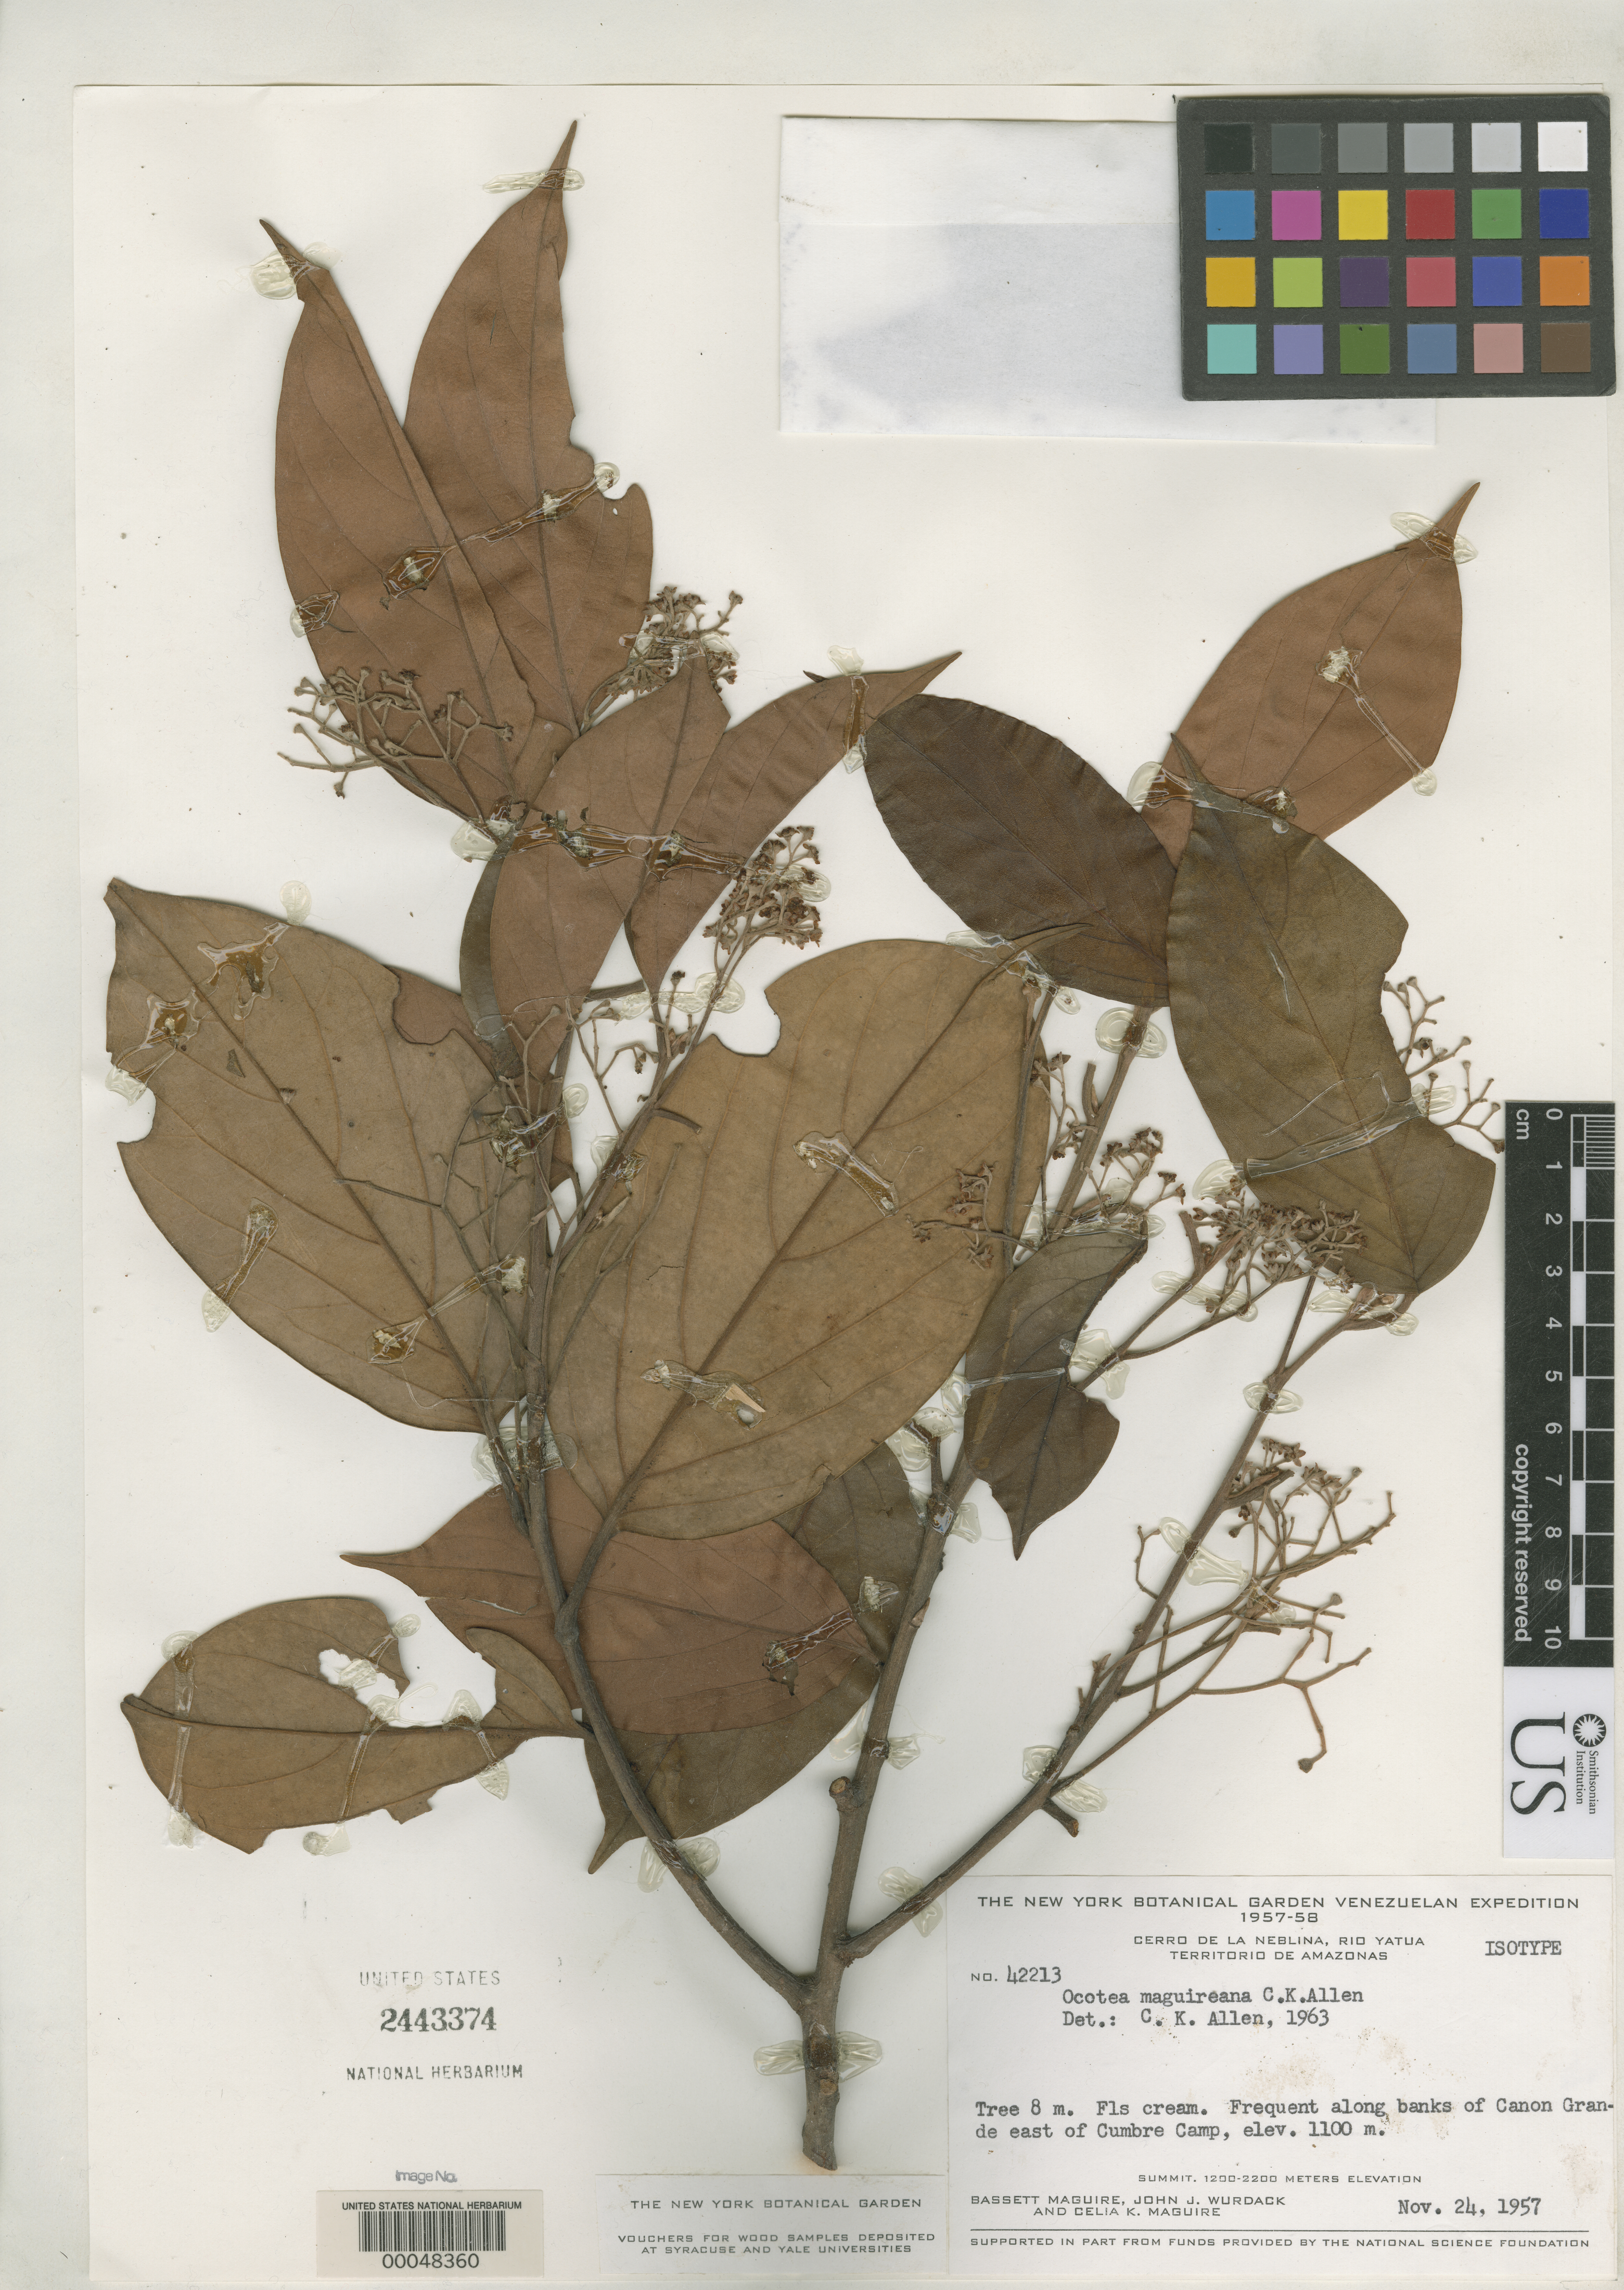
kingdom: Plantae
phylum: Tracheophyta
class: Magnoliopsida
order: Laurales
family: Lauraceae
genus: Ocotea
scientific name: Ocotea maguireana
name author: C.K. Allen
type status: Isotype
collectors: B. Maguire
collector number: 42213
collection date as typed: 24 Nov 1957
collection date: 1957-11-24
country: Venezuela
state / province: Amazonas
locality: Cerro de La Neblina, Rio Yatua, Canon Grande, E of Cumbre camp.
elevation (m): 1100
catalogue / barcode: US 2443374